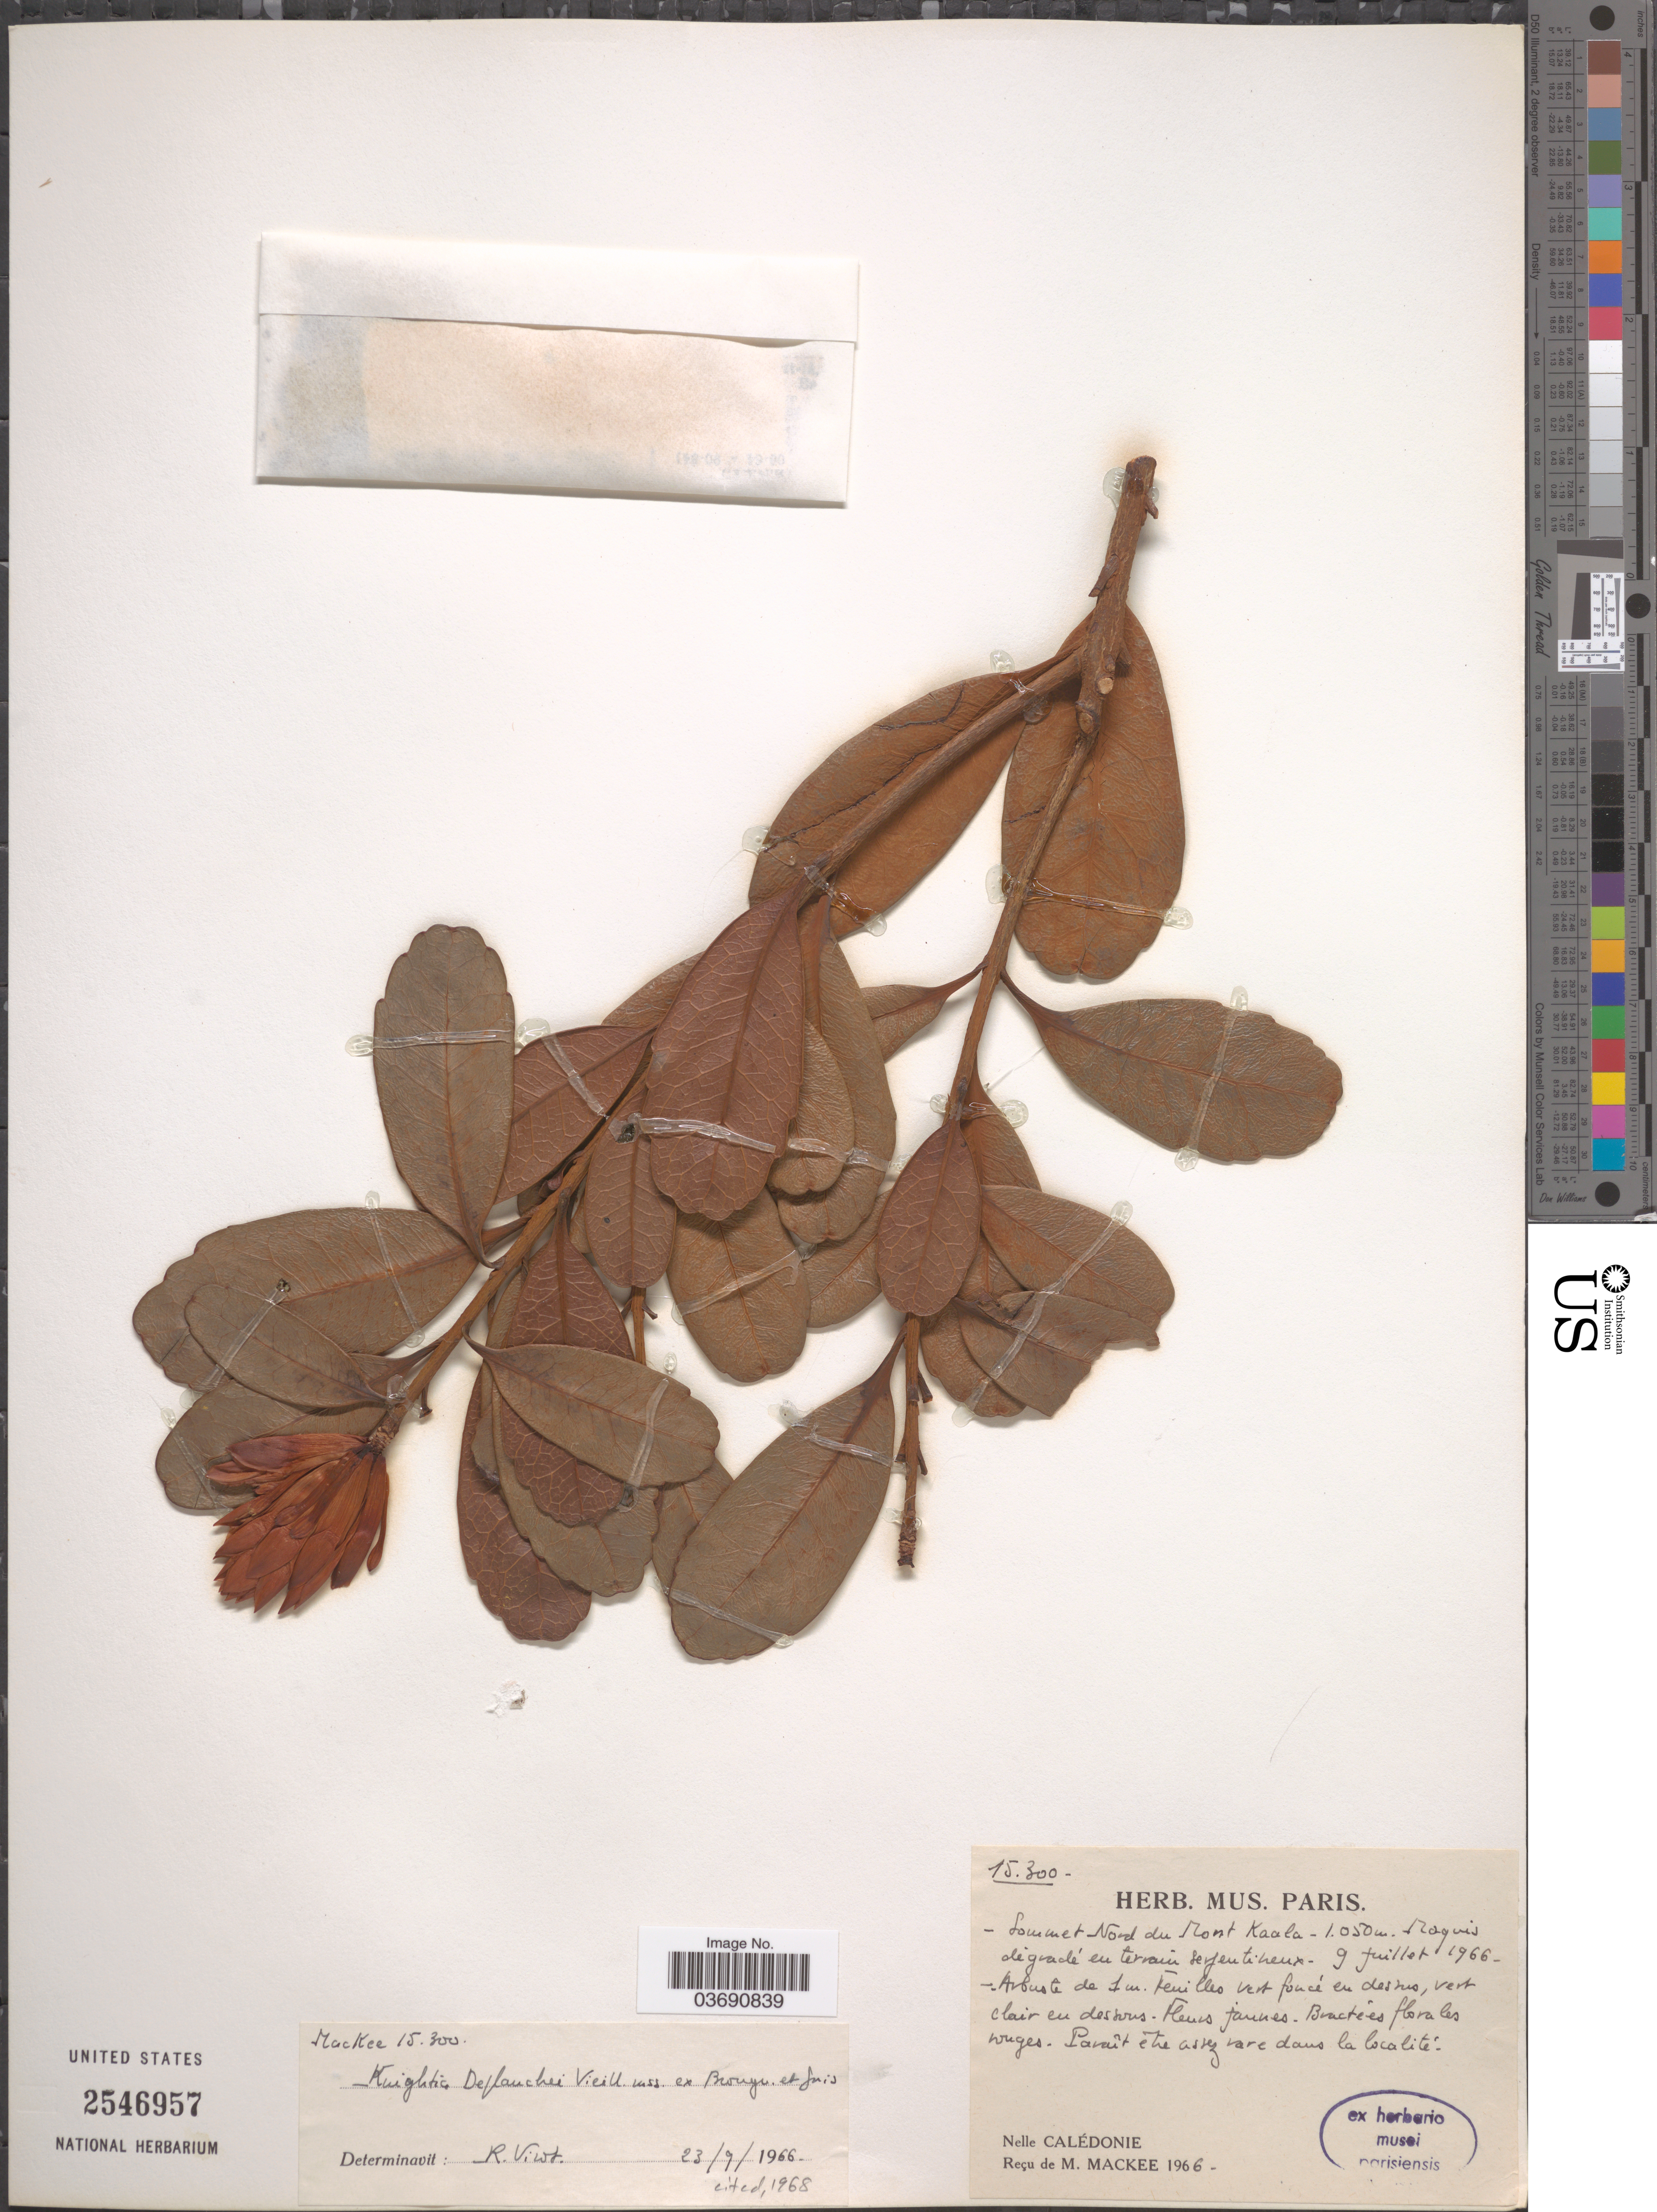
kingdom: Plantae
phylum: Tracheophyta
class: Magnoliopsida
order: Proteales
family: Proteaceae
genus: Knightia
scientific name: Knightia deplanchei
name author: Vieill. ex Brongn. & Gris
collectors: M. Mackee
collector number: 15300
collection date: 1966-07-09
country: New Caledonia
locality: Sommet Nord du Mont Kaala. Maquis dégradé en terrain serpentineux.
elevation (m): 1050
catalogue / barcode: US 2546957